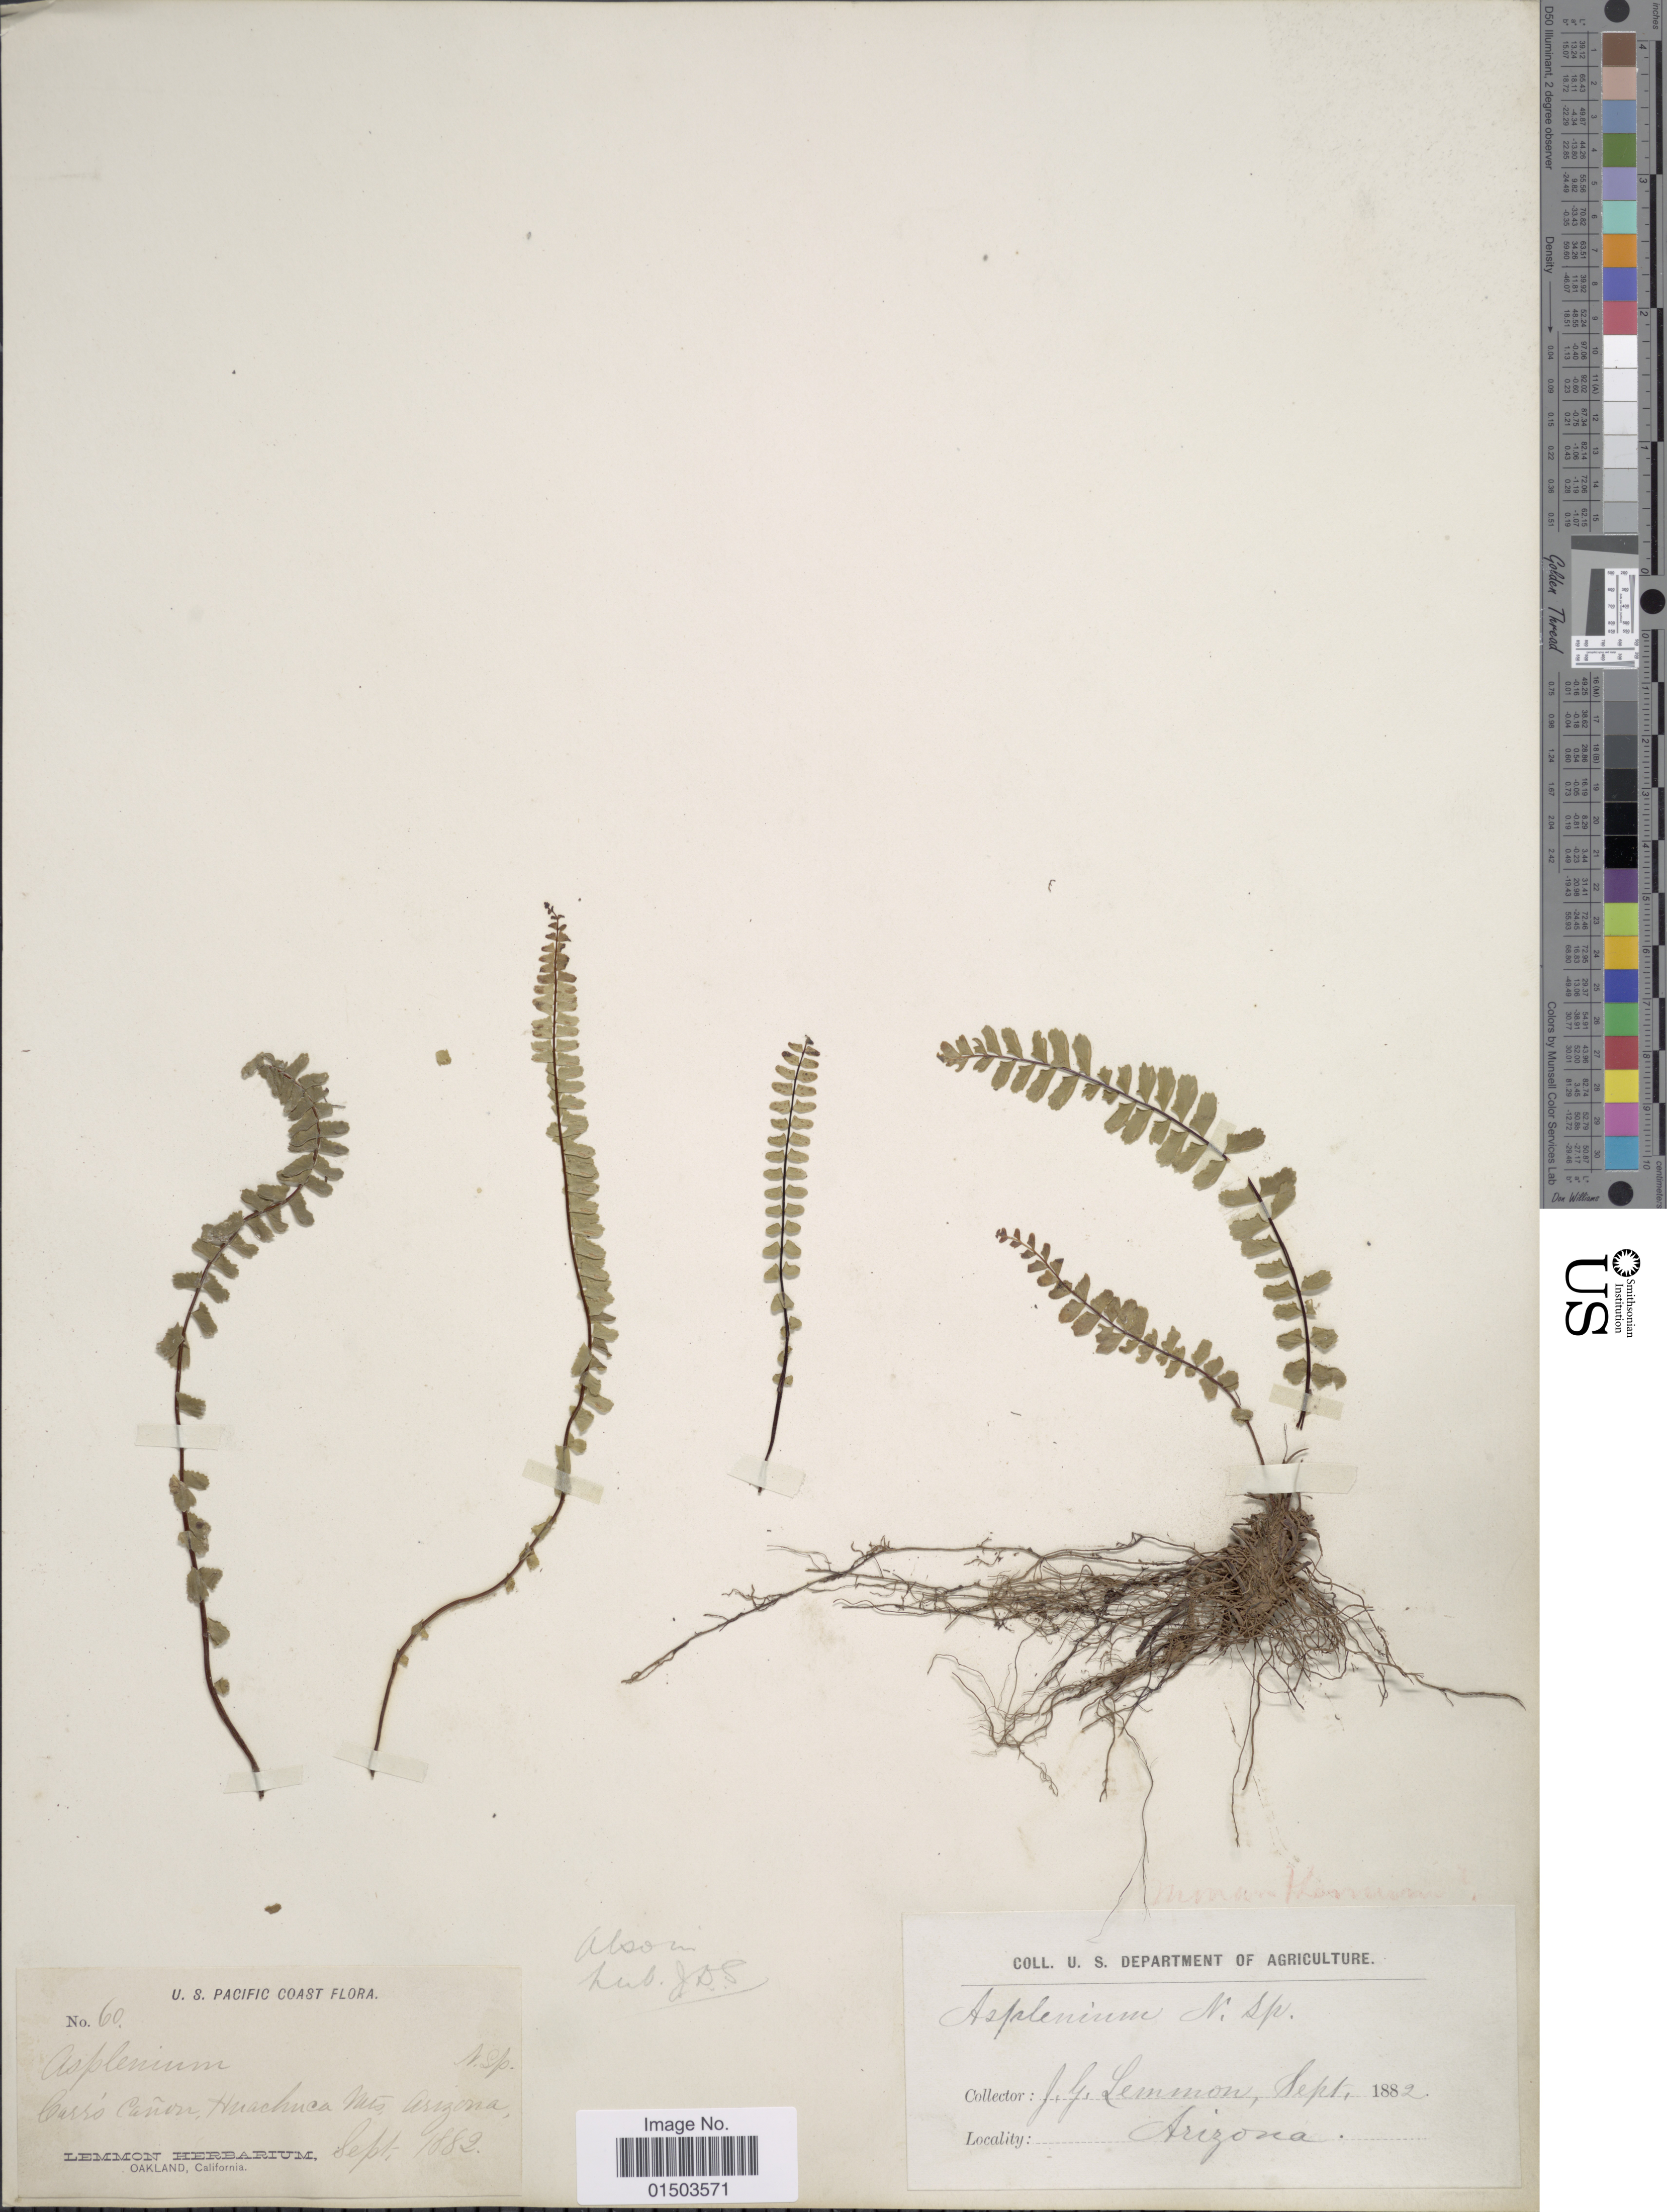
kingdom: Plantae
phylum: Tracheophyta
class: Polypodiopsida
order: Polypodiales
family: Aspleniaceae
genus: Asplenium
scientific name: Asplenium monanthes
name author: L.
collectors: J. Lemmon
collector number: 60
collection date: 1882-09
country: United States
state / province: Arizona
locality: Arizona. U.S. Pacific Coast. Cerro Canon.Huachuca Mts. Arizona.